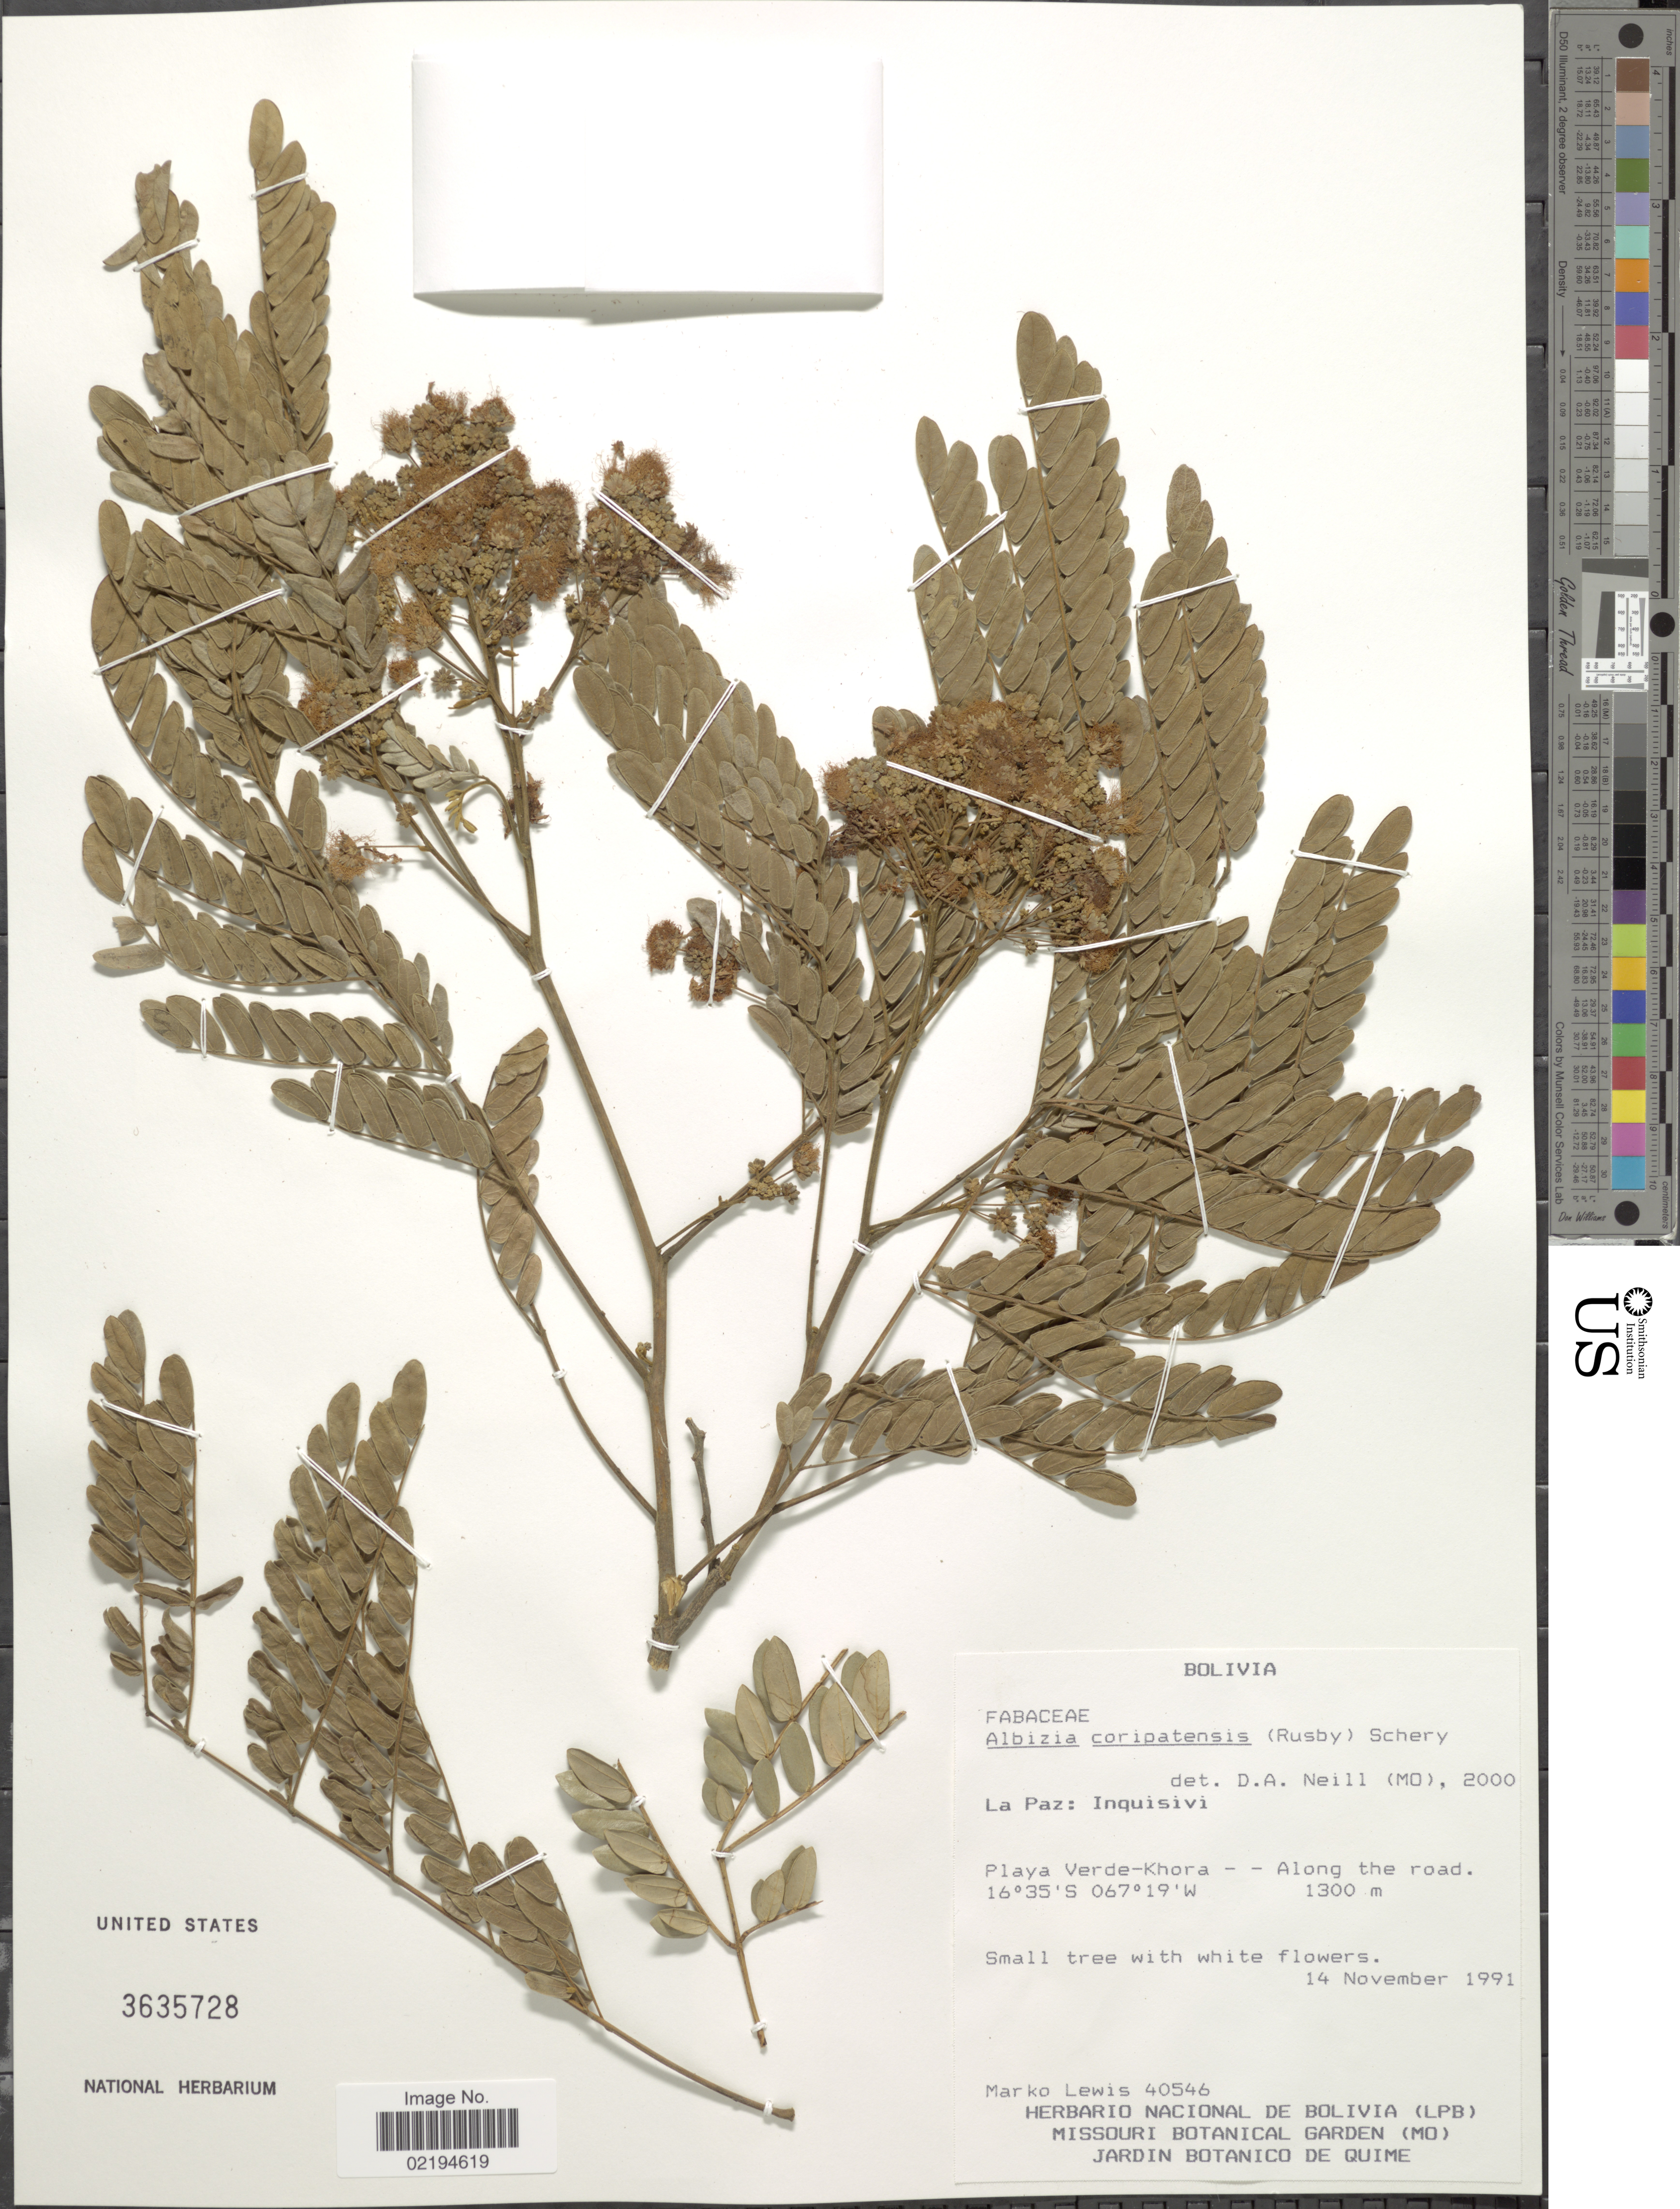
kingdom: Plantae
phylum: Tracheophyta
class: Magnoliopsida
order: Fabales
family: Fabaceae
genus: Pseudalbizzia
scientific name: Pseudalbizzia coripatensis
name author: (Rusby) Koenen & Duno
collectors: M. A. Lewis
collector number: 40546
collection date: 1991-11-14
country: Bolivia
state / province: La Paz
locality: Inquisivi, Playa Verde-Khora-along the road.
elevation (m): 1300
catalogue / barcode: US 3635728